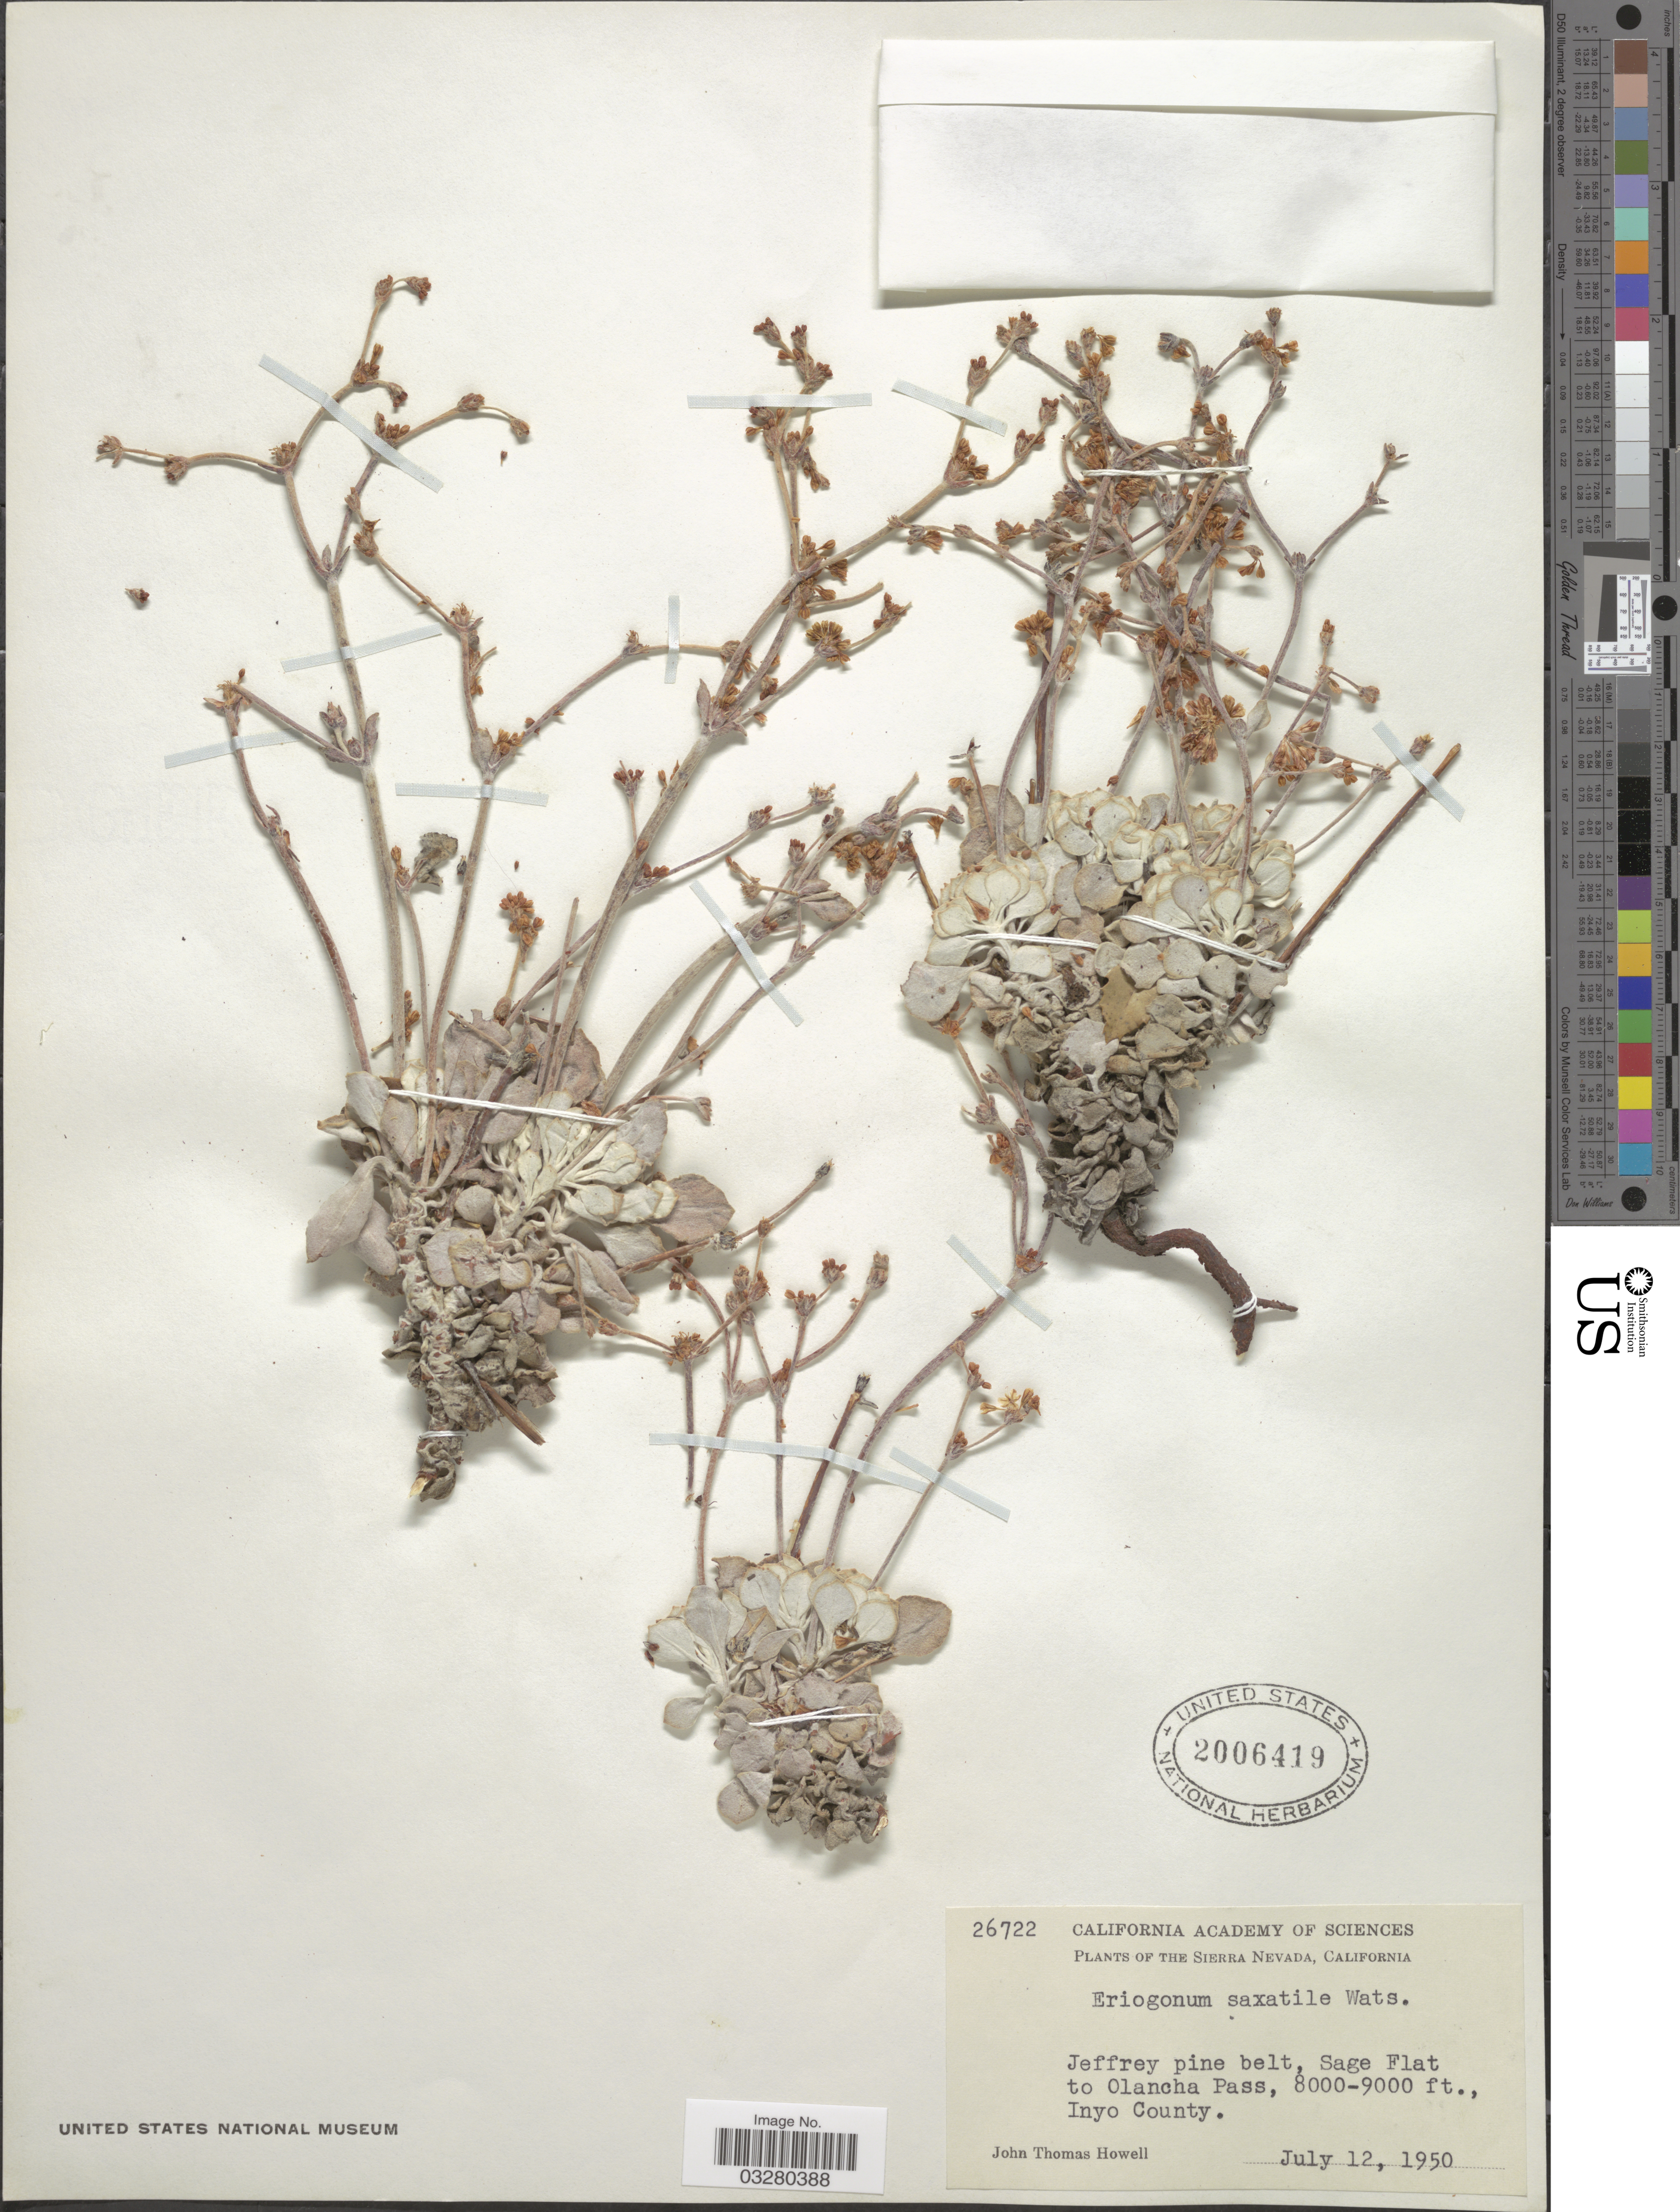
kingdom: Plantae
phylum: Tracheophyta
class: Magnoliopsida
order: Caryophyllales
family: Polygonaceae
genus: Eriogonum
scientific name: Eriogonum saxatile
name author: S. Watson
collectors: J. T. Howell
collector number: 26722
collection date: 1950-07-12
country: United States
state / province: California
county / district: Inyo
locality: The Sierra Nevada. Jeffrey pine belt, Sage Flat to Olancha Pass, Inyo County.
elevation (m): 2438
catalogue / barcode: US 2006419